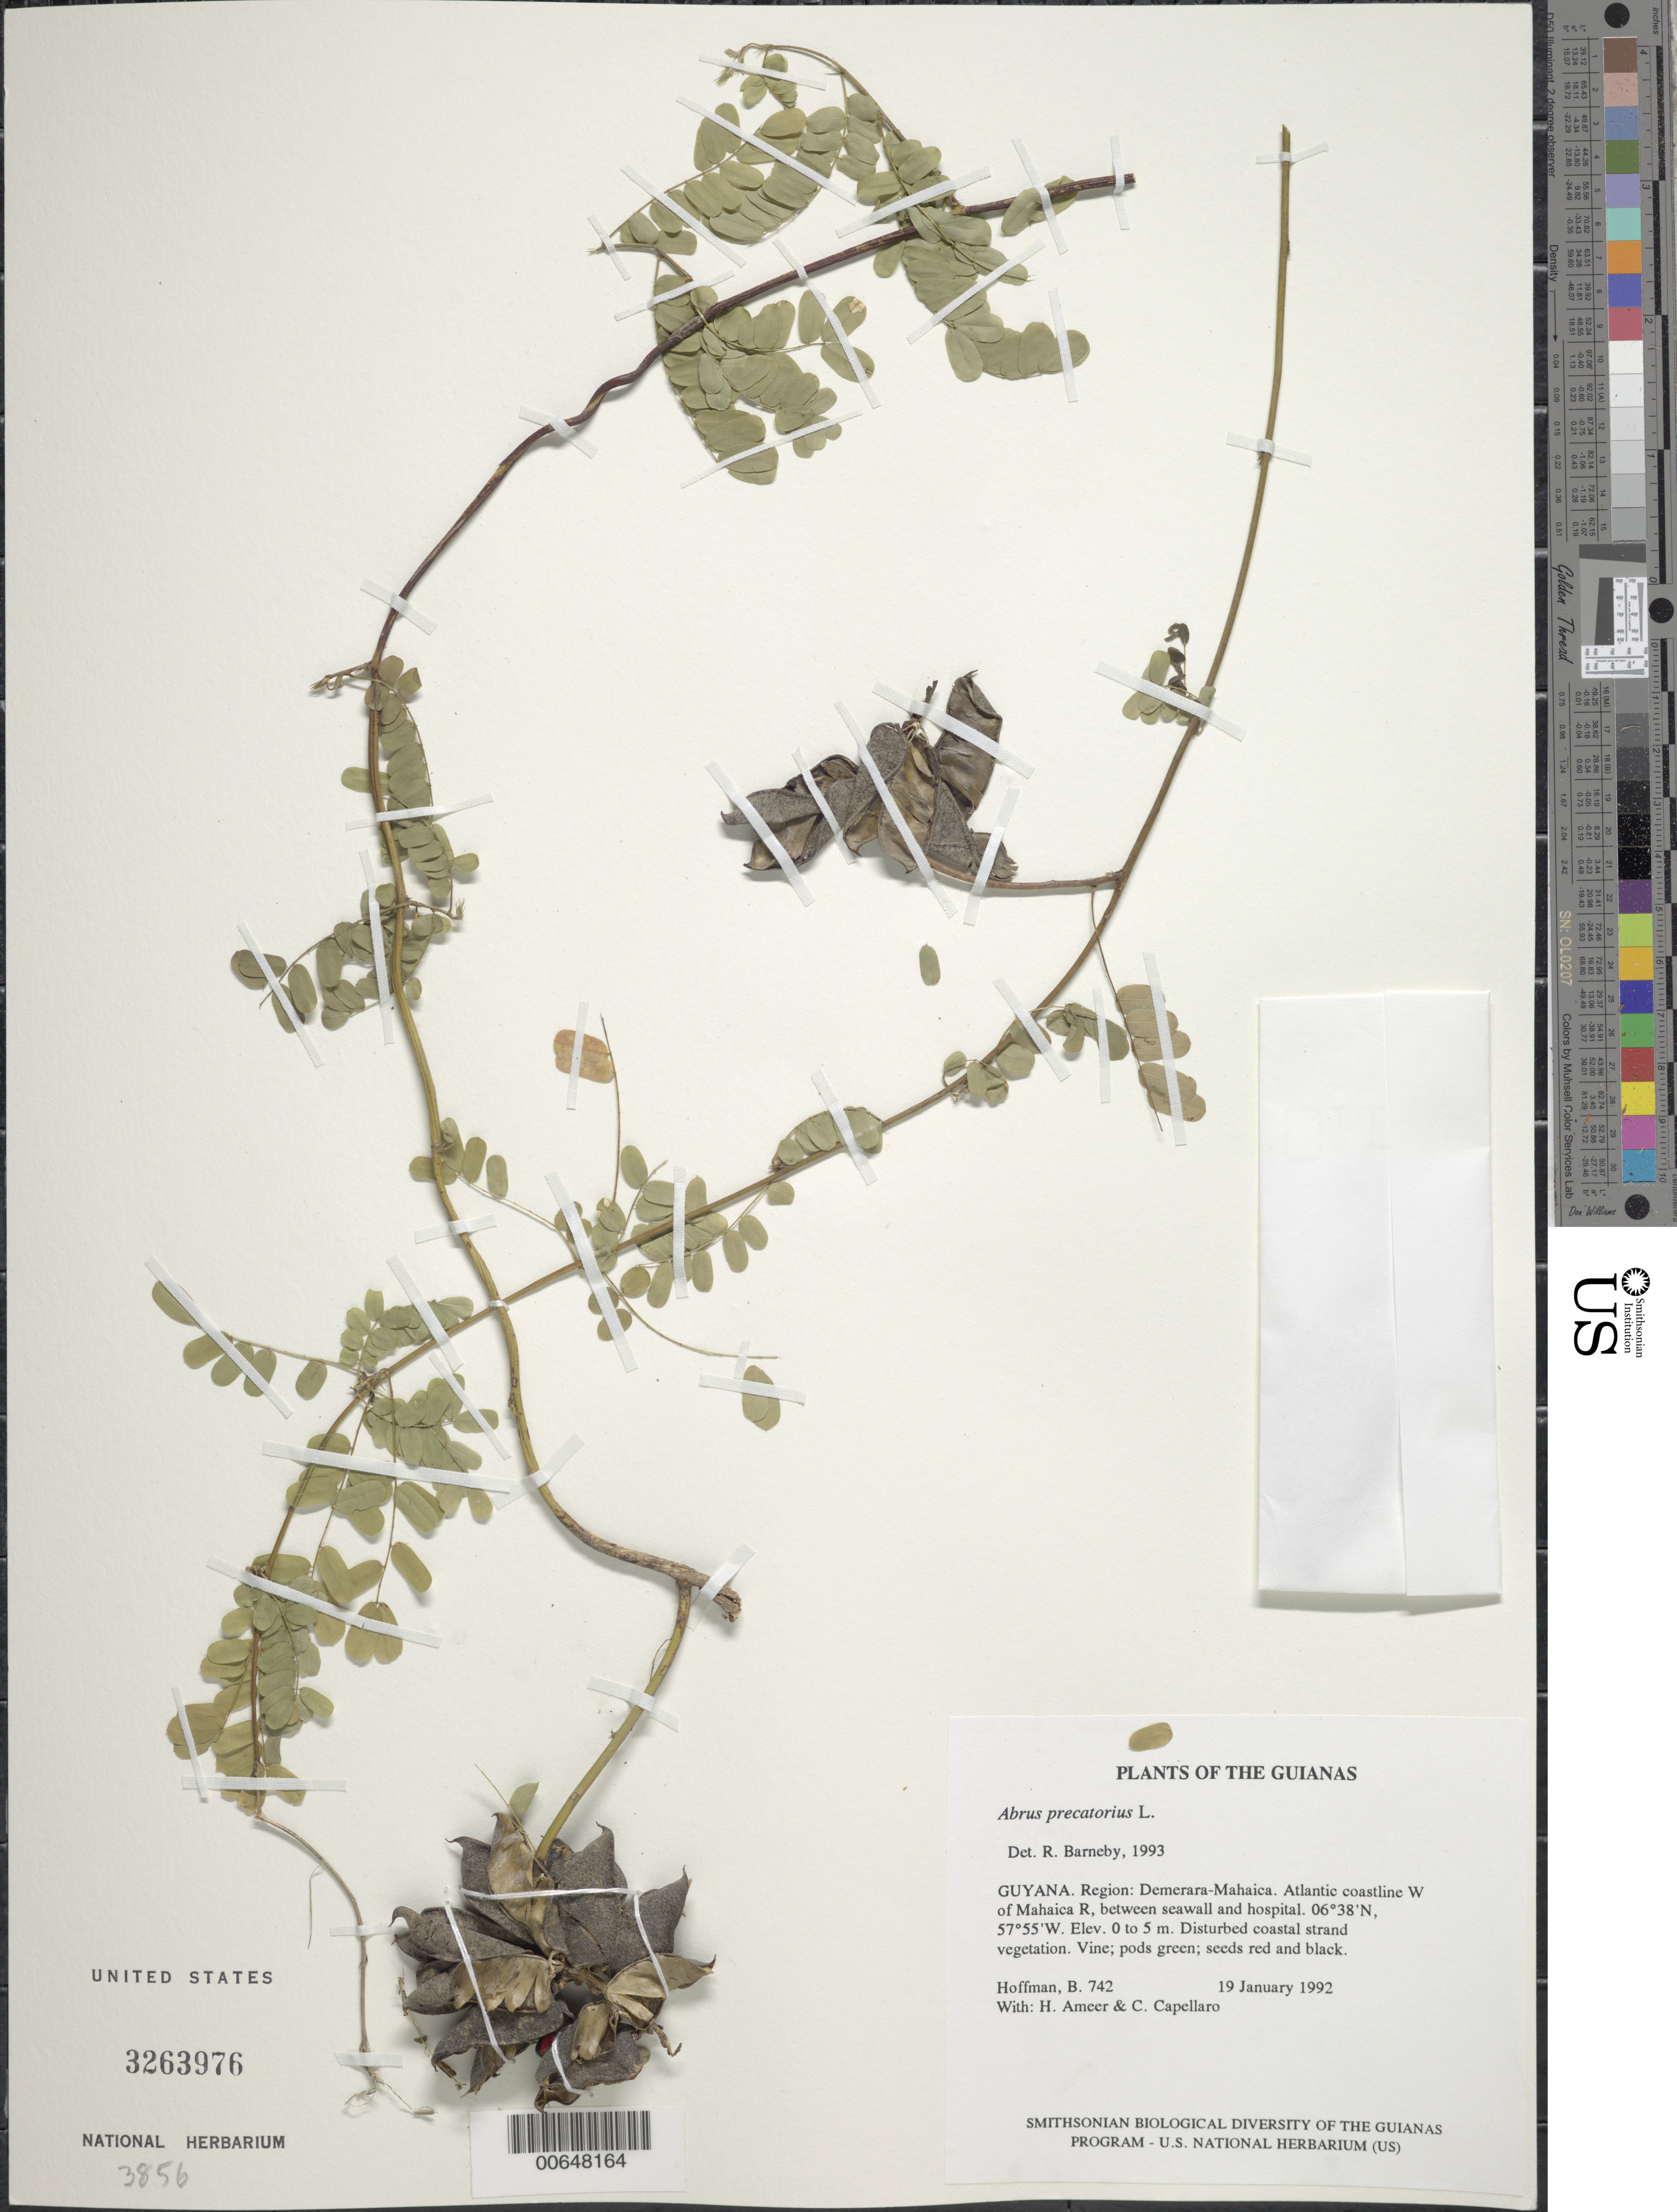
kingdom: Plantae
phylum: Tracheophyta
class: Magnoliopsida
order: Fabales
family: Fabaceae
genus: Abrus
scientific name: Abrus precatorius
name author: L.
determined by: Barneby, Rupert C., (NY)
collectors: B. Hoffman, H. Ameer & C. Capellaro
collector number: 742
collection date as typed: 19 January 1992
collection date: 1992-01-19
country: Guyana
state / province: Demerara-Mahaica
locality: Atlantic coastline W of Mahaica R., between seawall and hospital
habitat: Disturbed coastal strand vegetation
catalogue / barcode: US 3263976